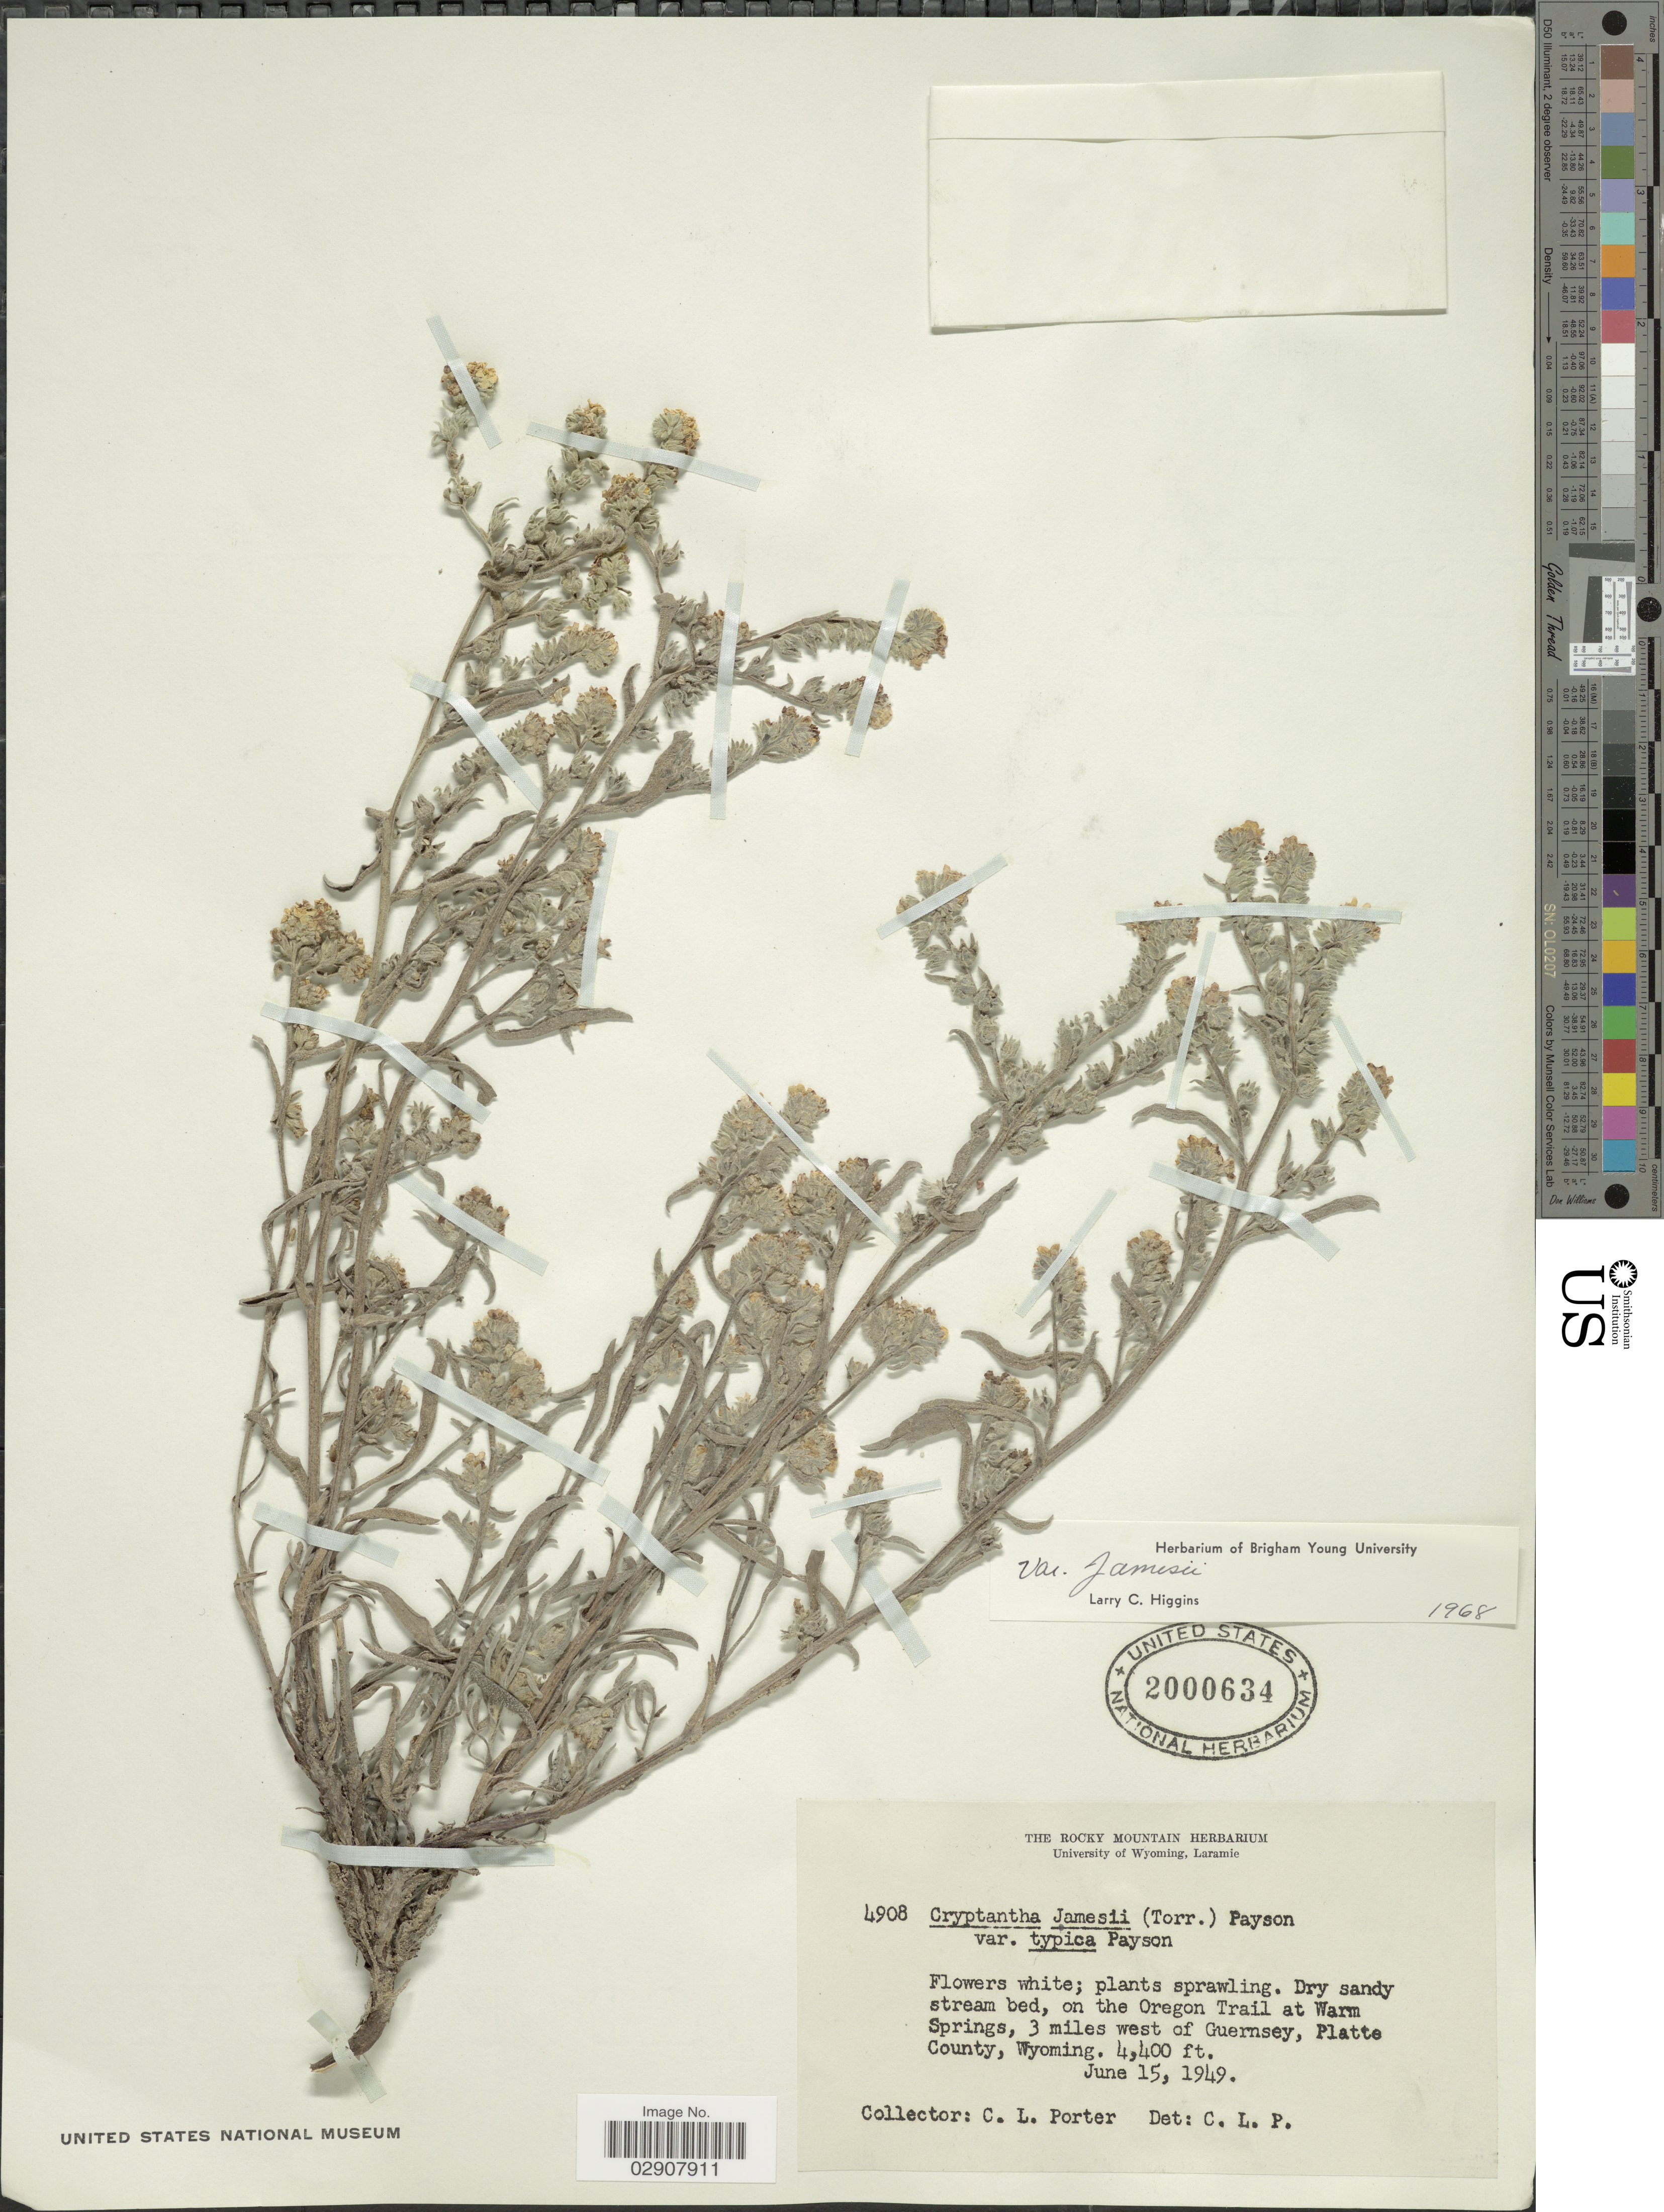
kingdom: Plantae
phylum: Tracheophyta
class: Magnoliopsida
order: Boraginales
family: Boraginaceae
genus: Cryptantha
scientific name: Cryptantha jamesii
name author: (Torr.) Payson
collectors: C. L. Porter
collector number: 4908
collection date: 1949-06-15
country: United States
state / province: Wyoming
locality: Dry sandy stream bed, on the Oregon Trail at Warm Springs, 3 miles west of Guernsey, Platte County, Wyoming.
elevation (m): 1341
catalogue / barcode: US 2000634